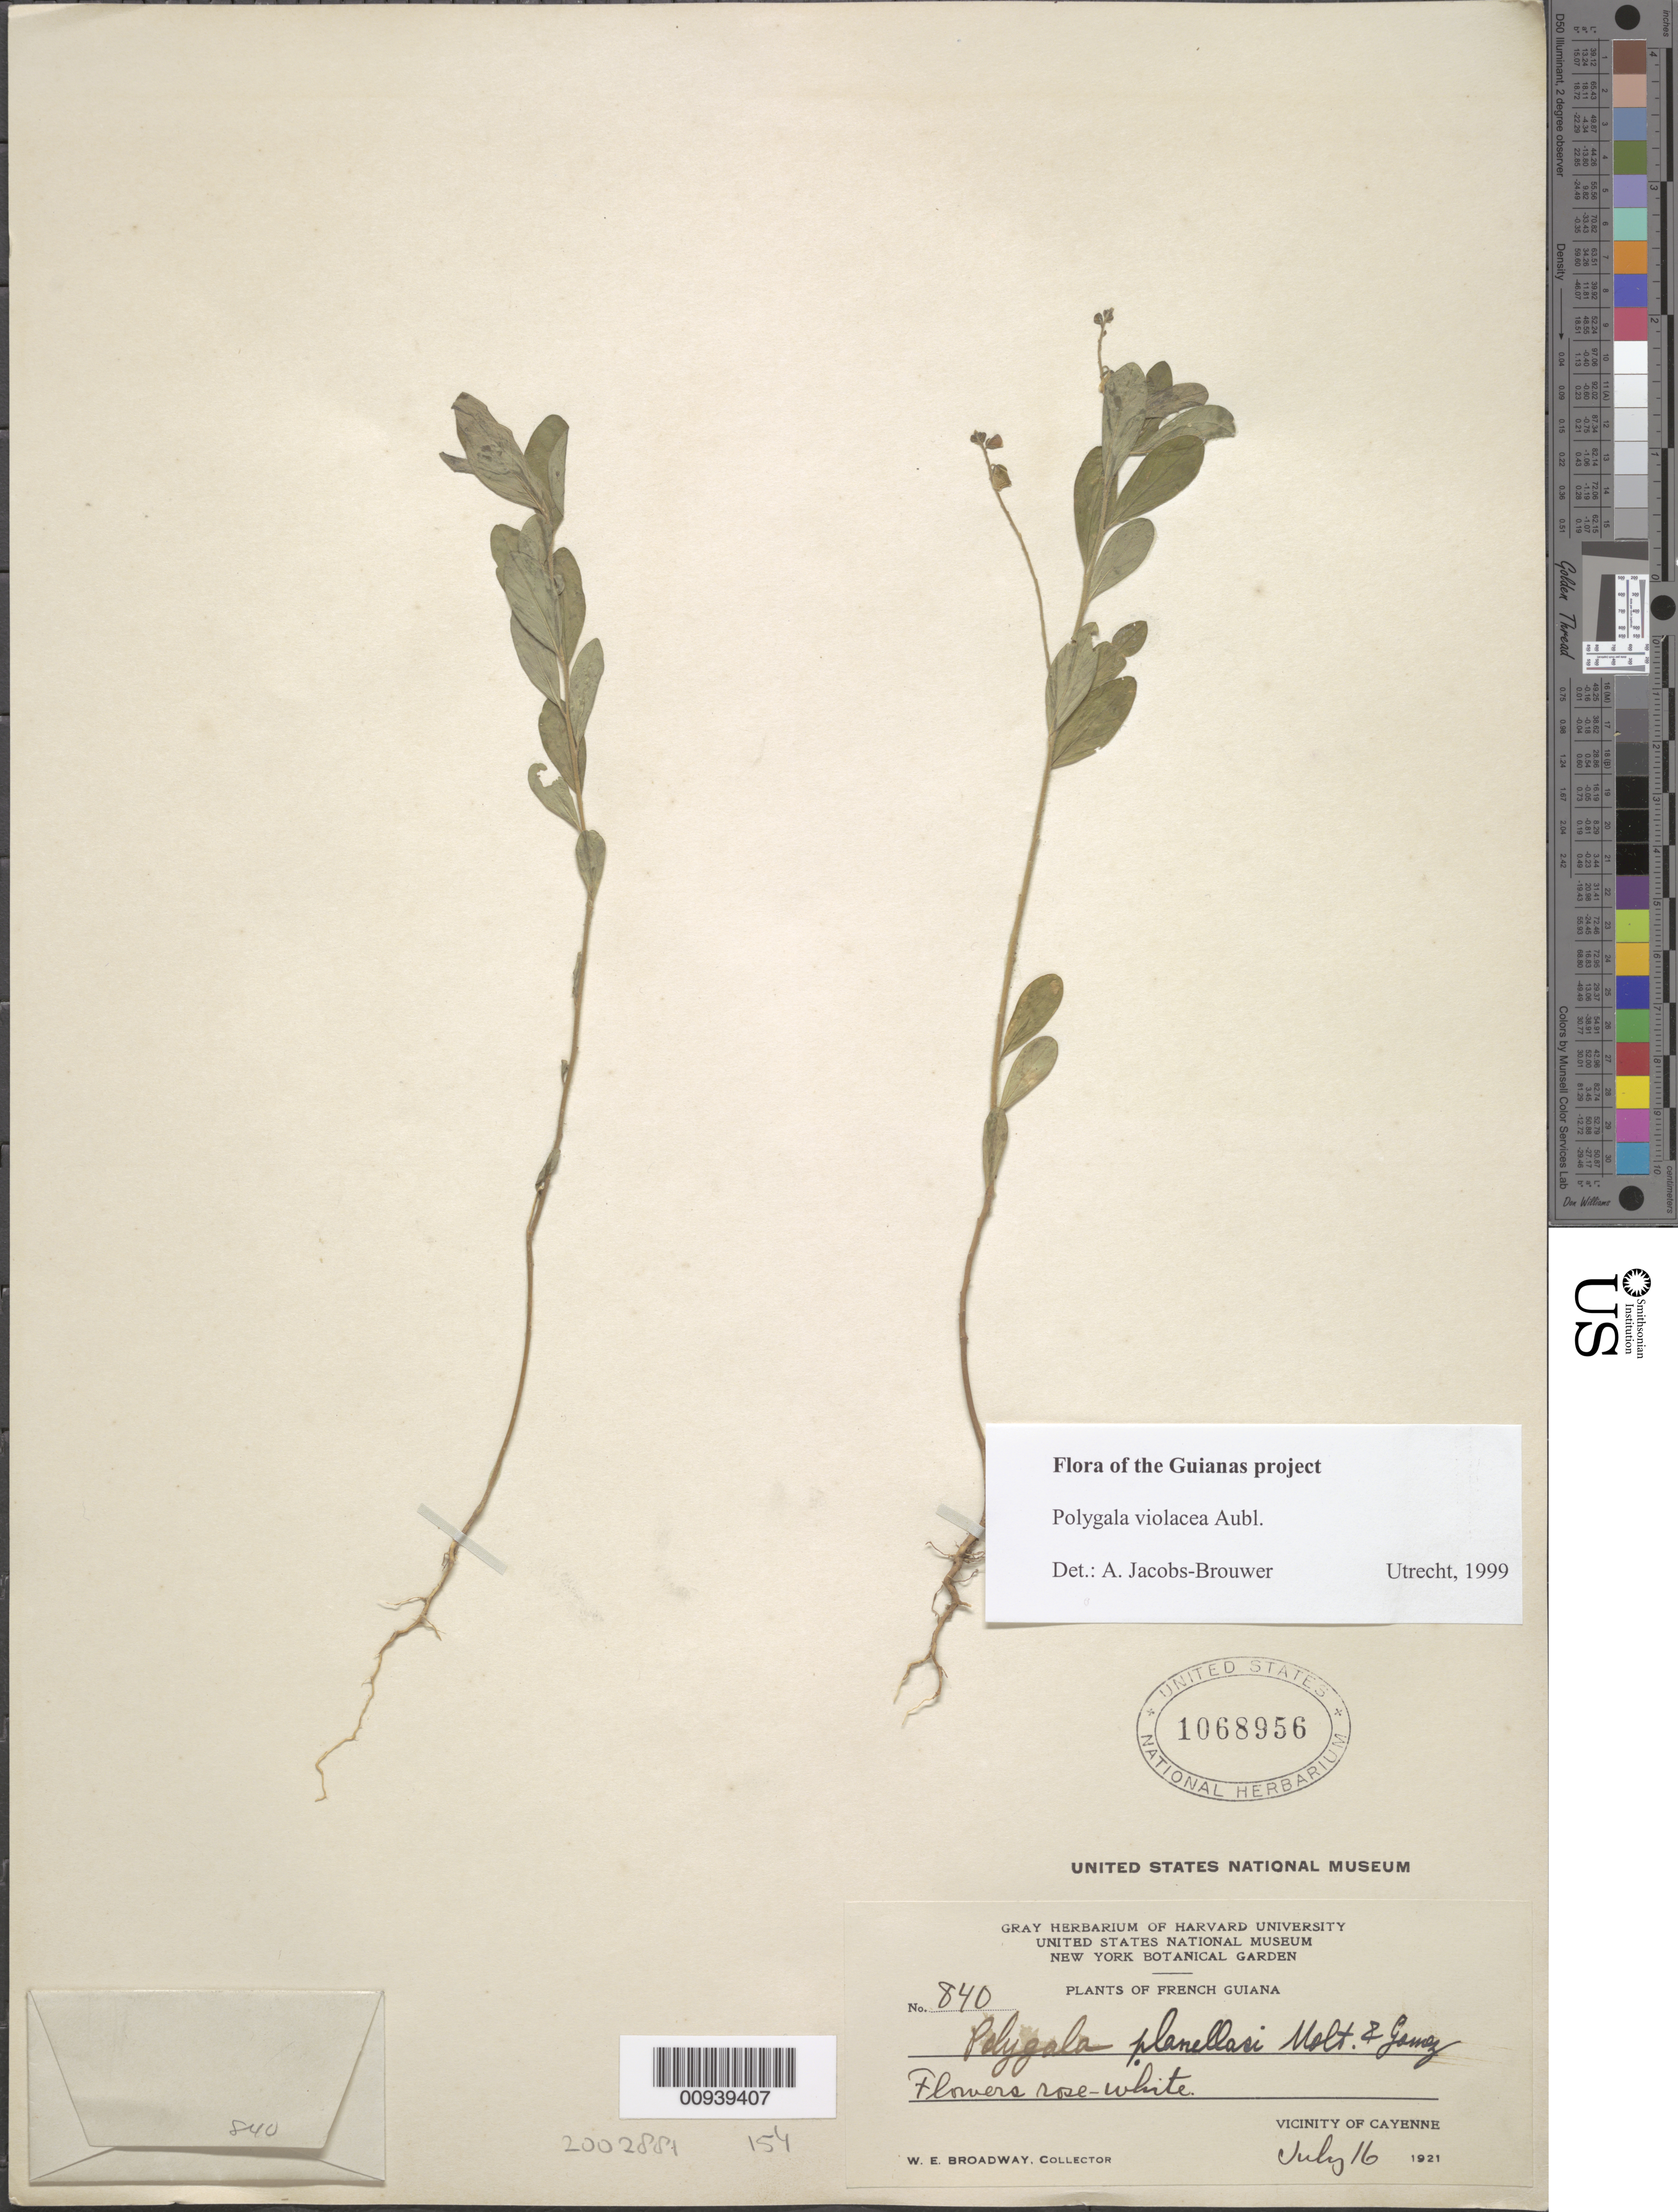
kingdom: Plantae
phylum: Tracheophyta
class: Magnoliopsida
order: Fabales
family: Polygalaceae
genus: Asemeia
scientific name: Asemeia martiana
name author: (A.W. Benn.) J.F.B. Pastore & J.R. Abbott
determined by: Strong, Mark T., (BOT), Smithsonian Institution - National Museum of Natural History (UNITED STATES)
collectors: W. E. Broadway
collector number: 840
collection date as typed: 16-Jul-21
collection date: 1921-07-16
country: French Guiana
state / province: Cayenne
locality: Cayenne, vic.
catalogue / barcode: US 1068956